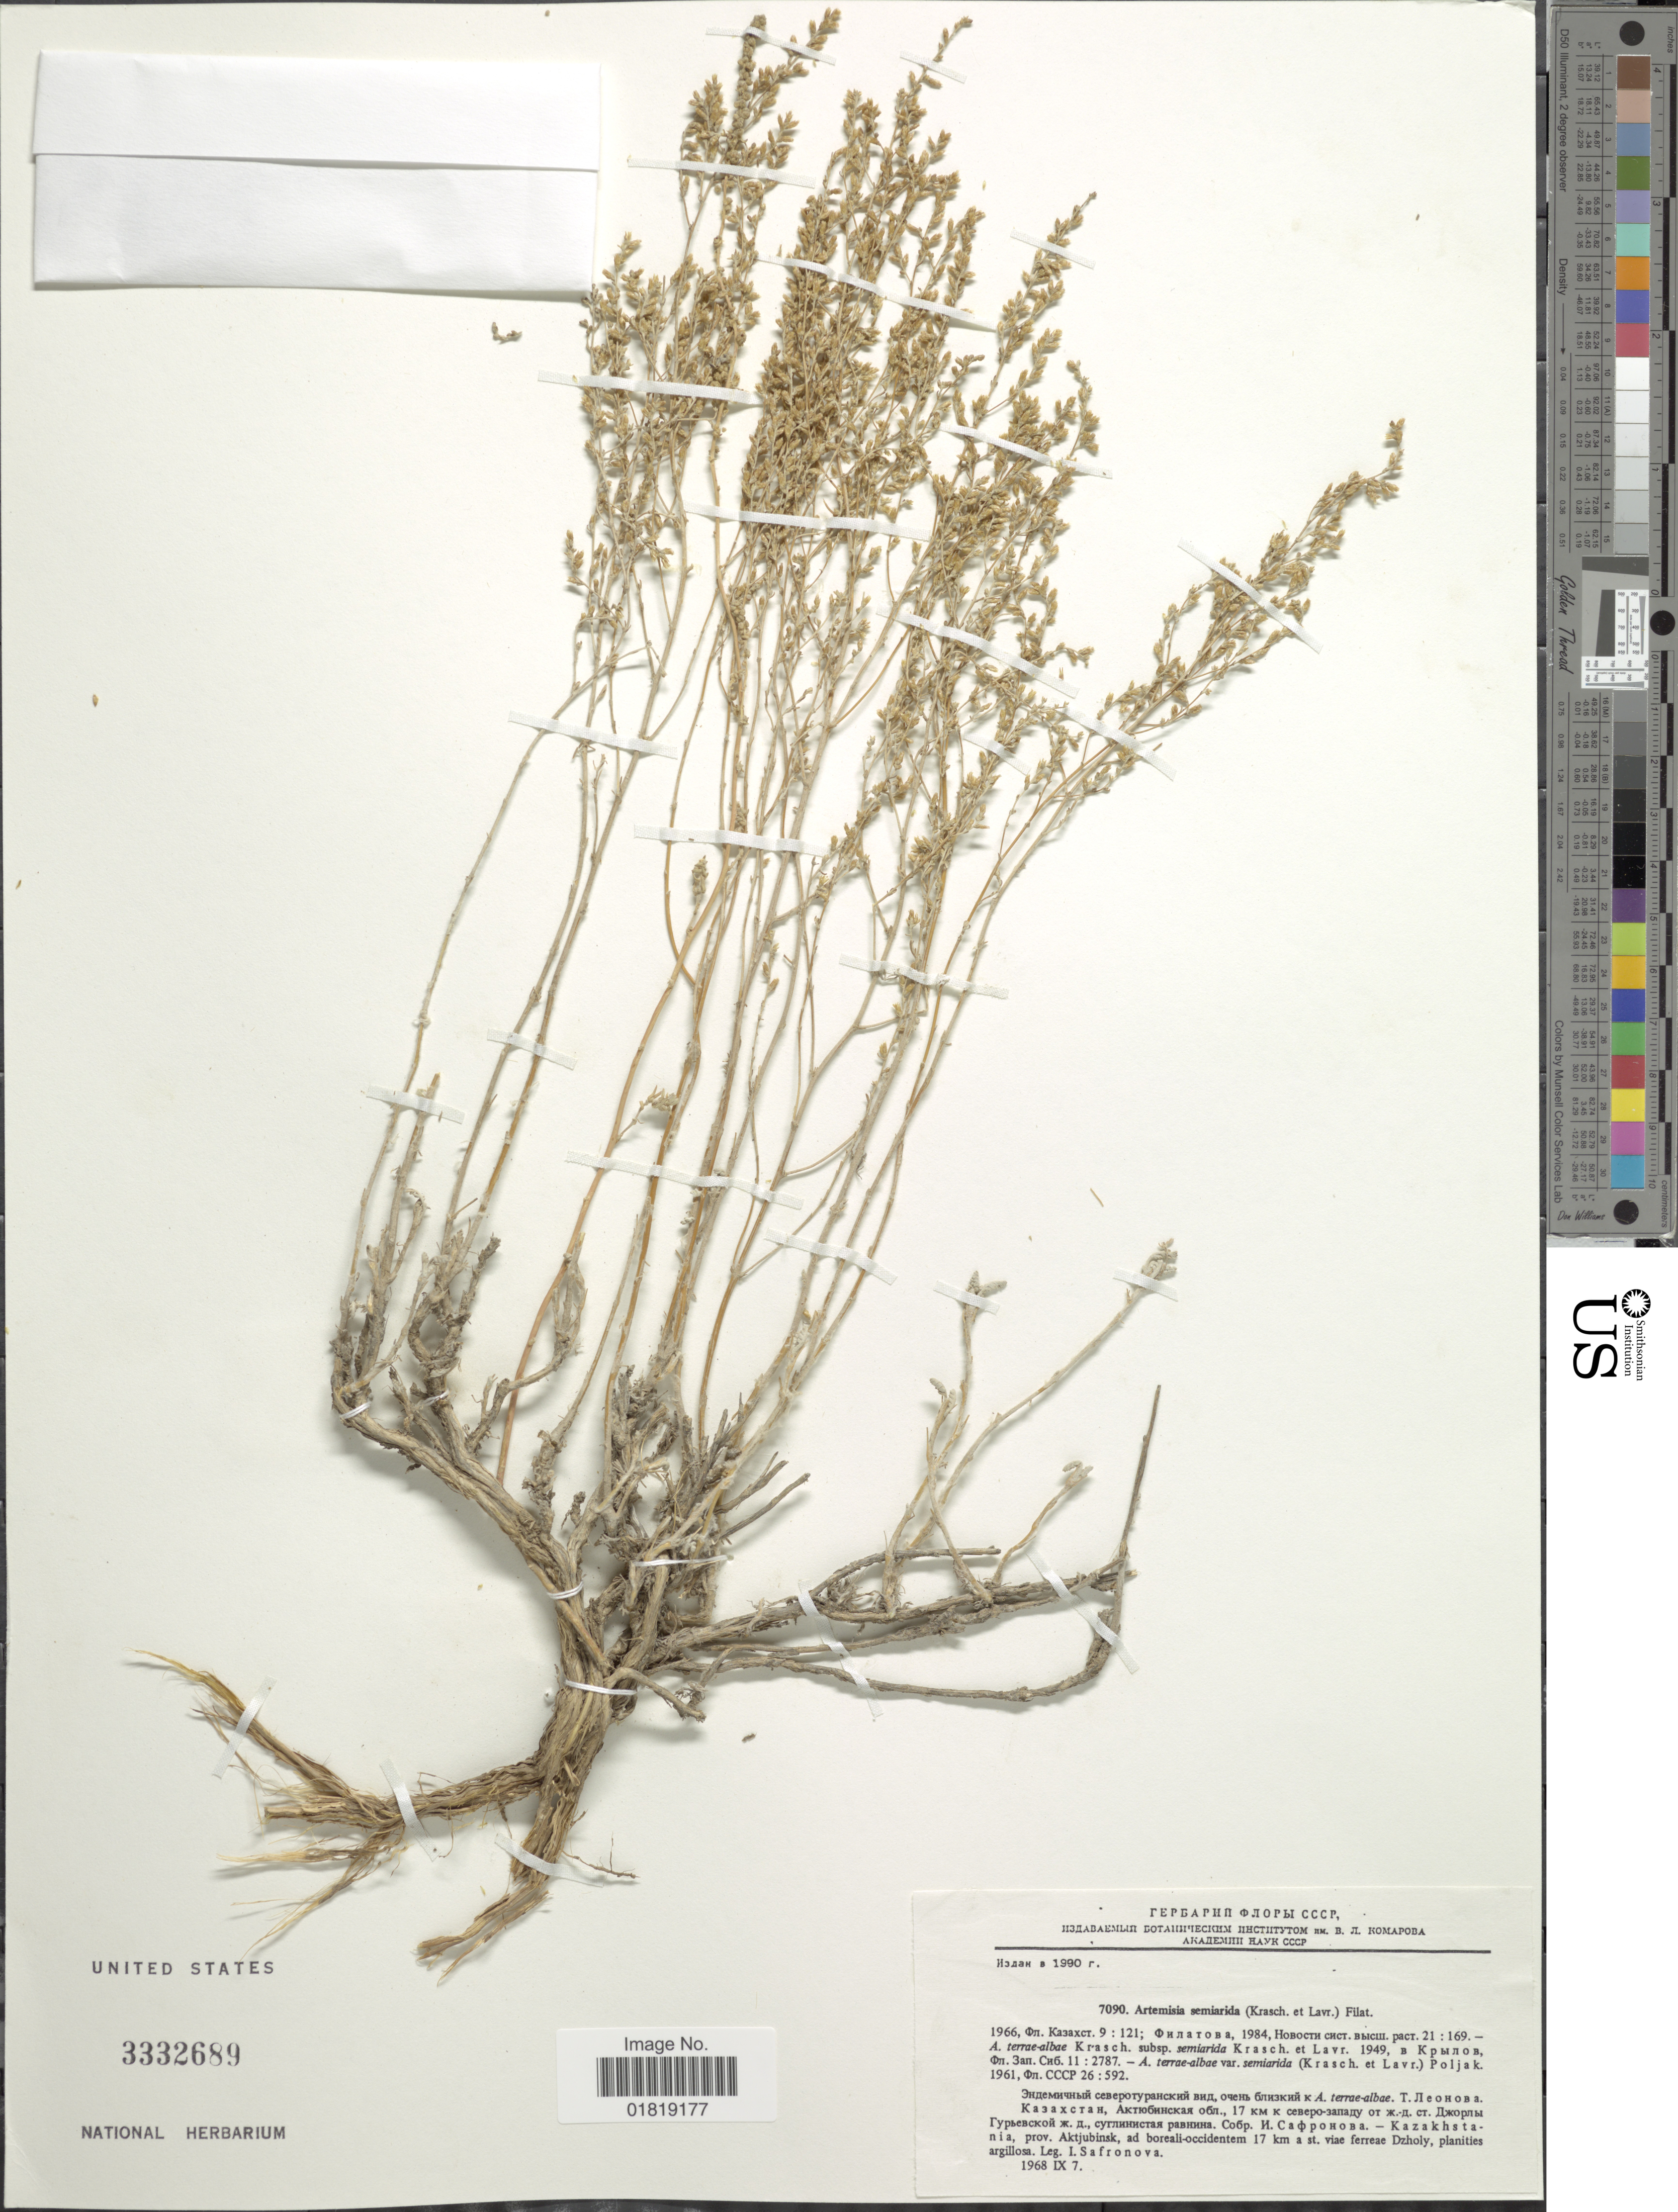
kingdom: Plantae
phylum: Tracheophyta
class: Magnoliopsida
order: Asterales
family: Asteraceae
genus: Artemisia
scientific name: Artemisia semiarida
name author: (Krasch. & Lavrenko) Filatova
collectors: I. Safronova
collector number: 7090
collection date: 1968-09-07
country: Kazakhstan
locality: Kazakhstania, Prov. Aktjubinsk, ad boreali-occidentum 17 km a st. viar ferreae Dzholy, planities argillosa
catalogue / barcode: US 3332689